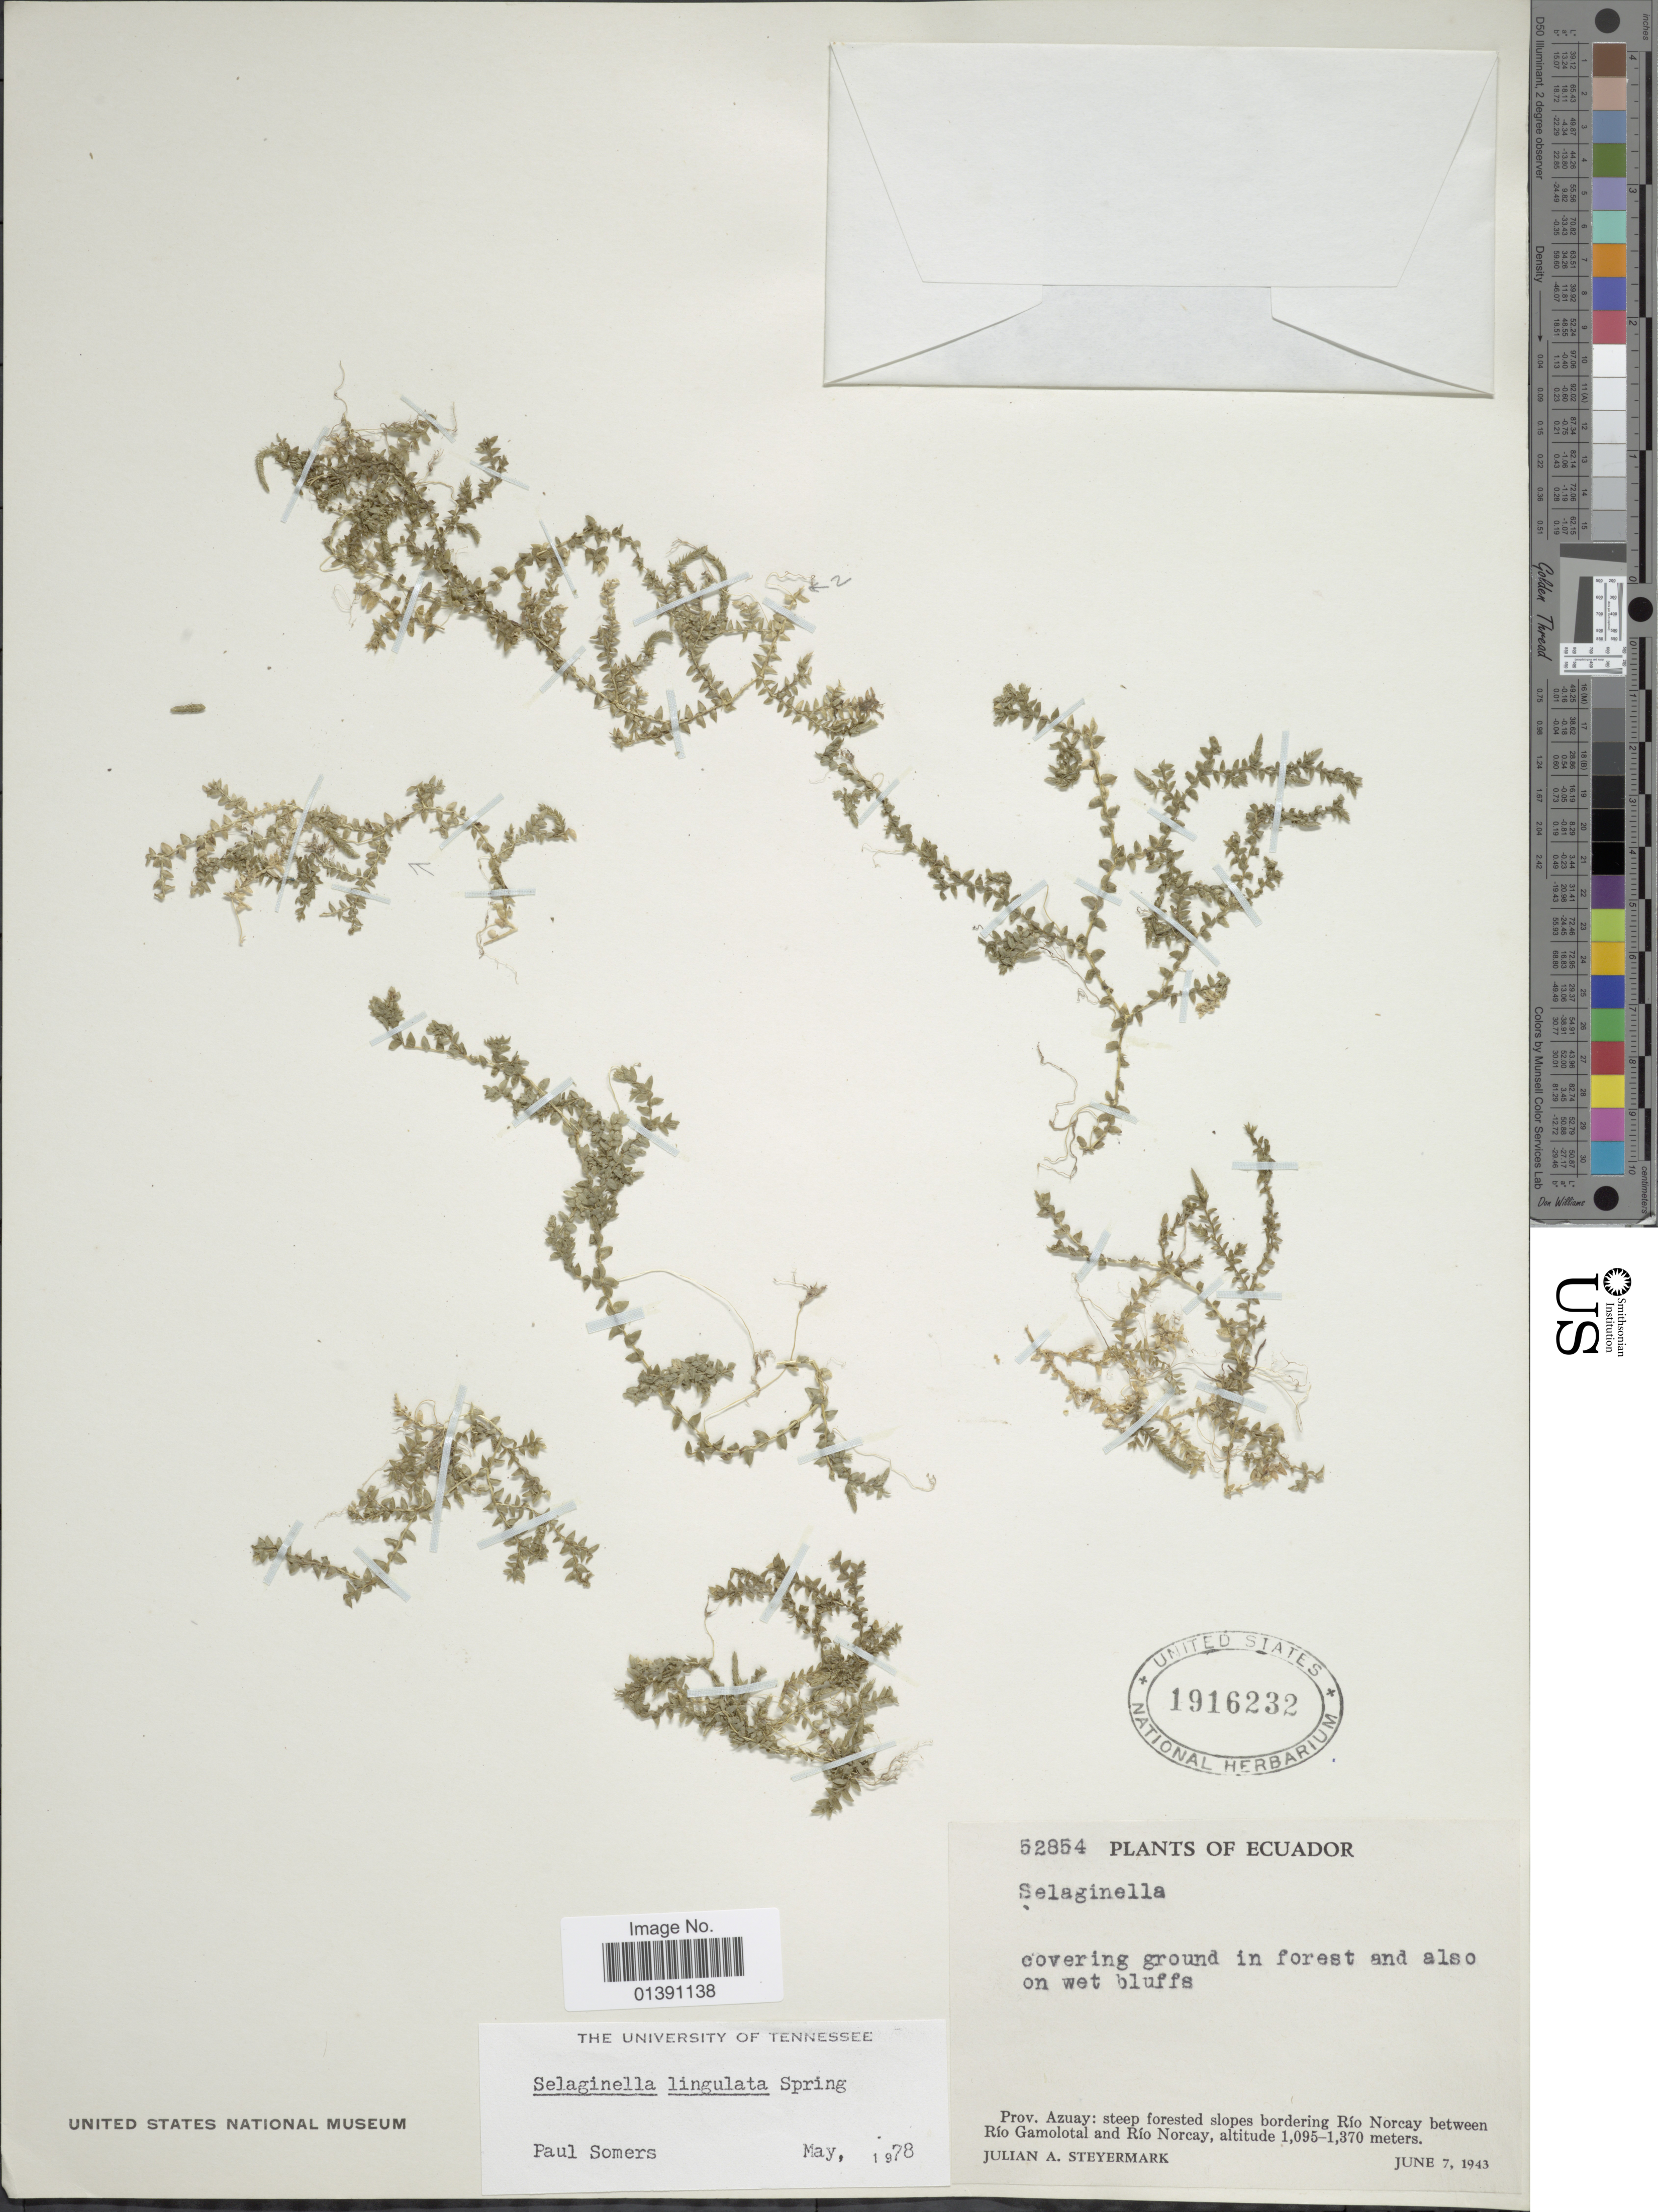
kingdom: Plantae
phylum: Tracheophyta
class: Lycopodiopsida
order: Selaginellales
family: Selaginellaceae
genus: Selaginella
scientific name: Selaginella lingulata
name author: Spring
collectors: J. Steyermark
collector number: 52854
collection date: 1943-06-07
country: Ecuador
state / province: Azuay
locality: Steep forested slopes bordering Río Norcay between Río Gamolotal and Río Norcay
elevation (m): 1095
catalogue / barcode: US 1916232